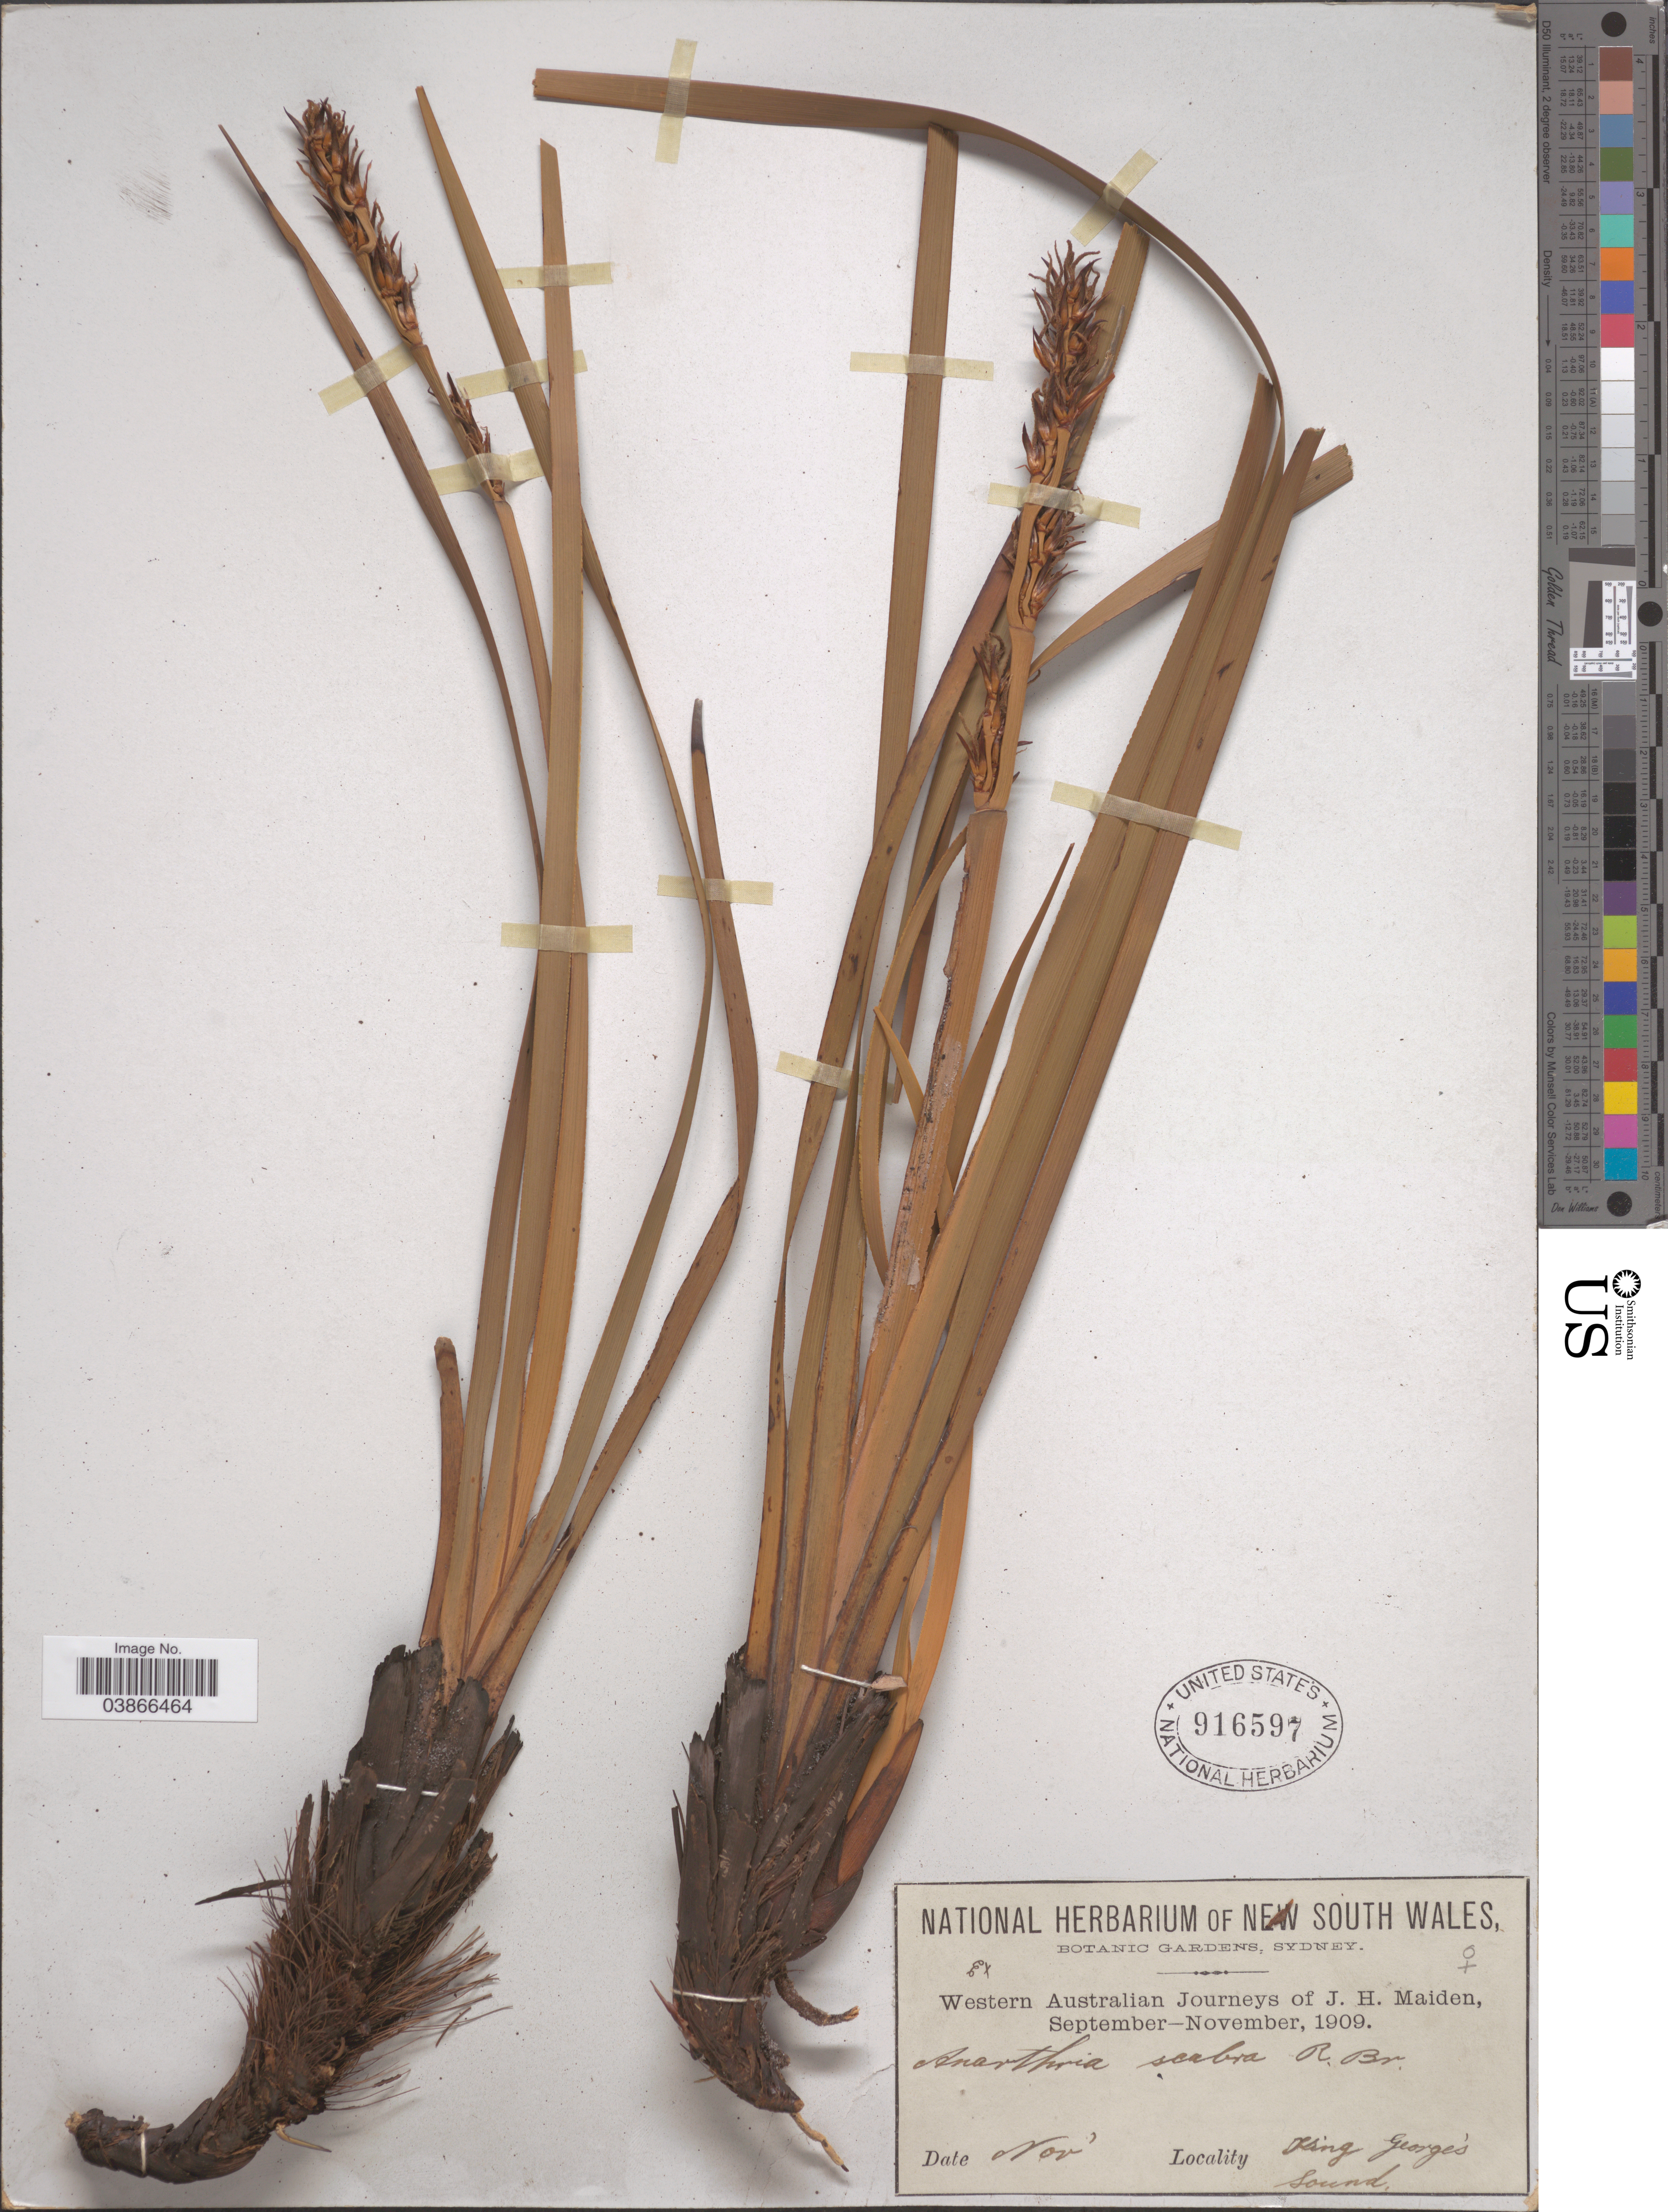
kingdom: Plantae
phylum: Tracheophyta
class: Liliopsida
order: Poales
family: Restionaceae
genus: Anarthria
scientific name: Anarthria scabra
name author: R. Br.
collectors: J. Maiden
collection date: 1909-11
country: Australia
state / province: Western Australia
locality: King George's Sound.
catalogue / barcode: US 916597